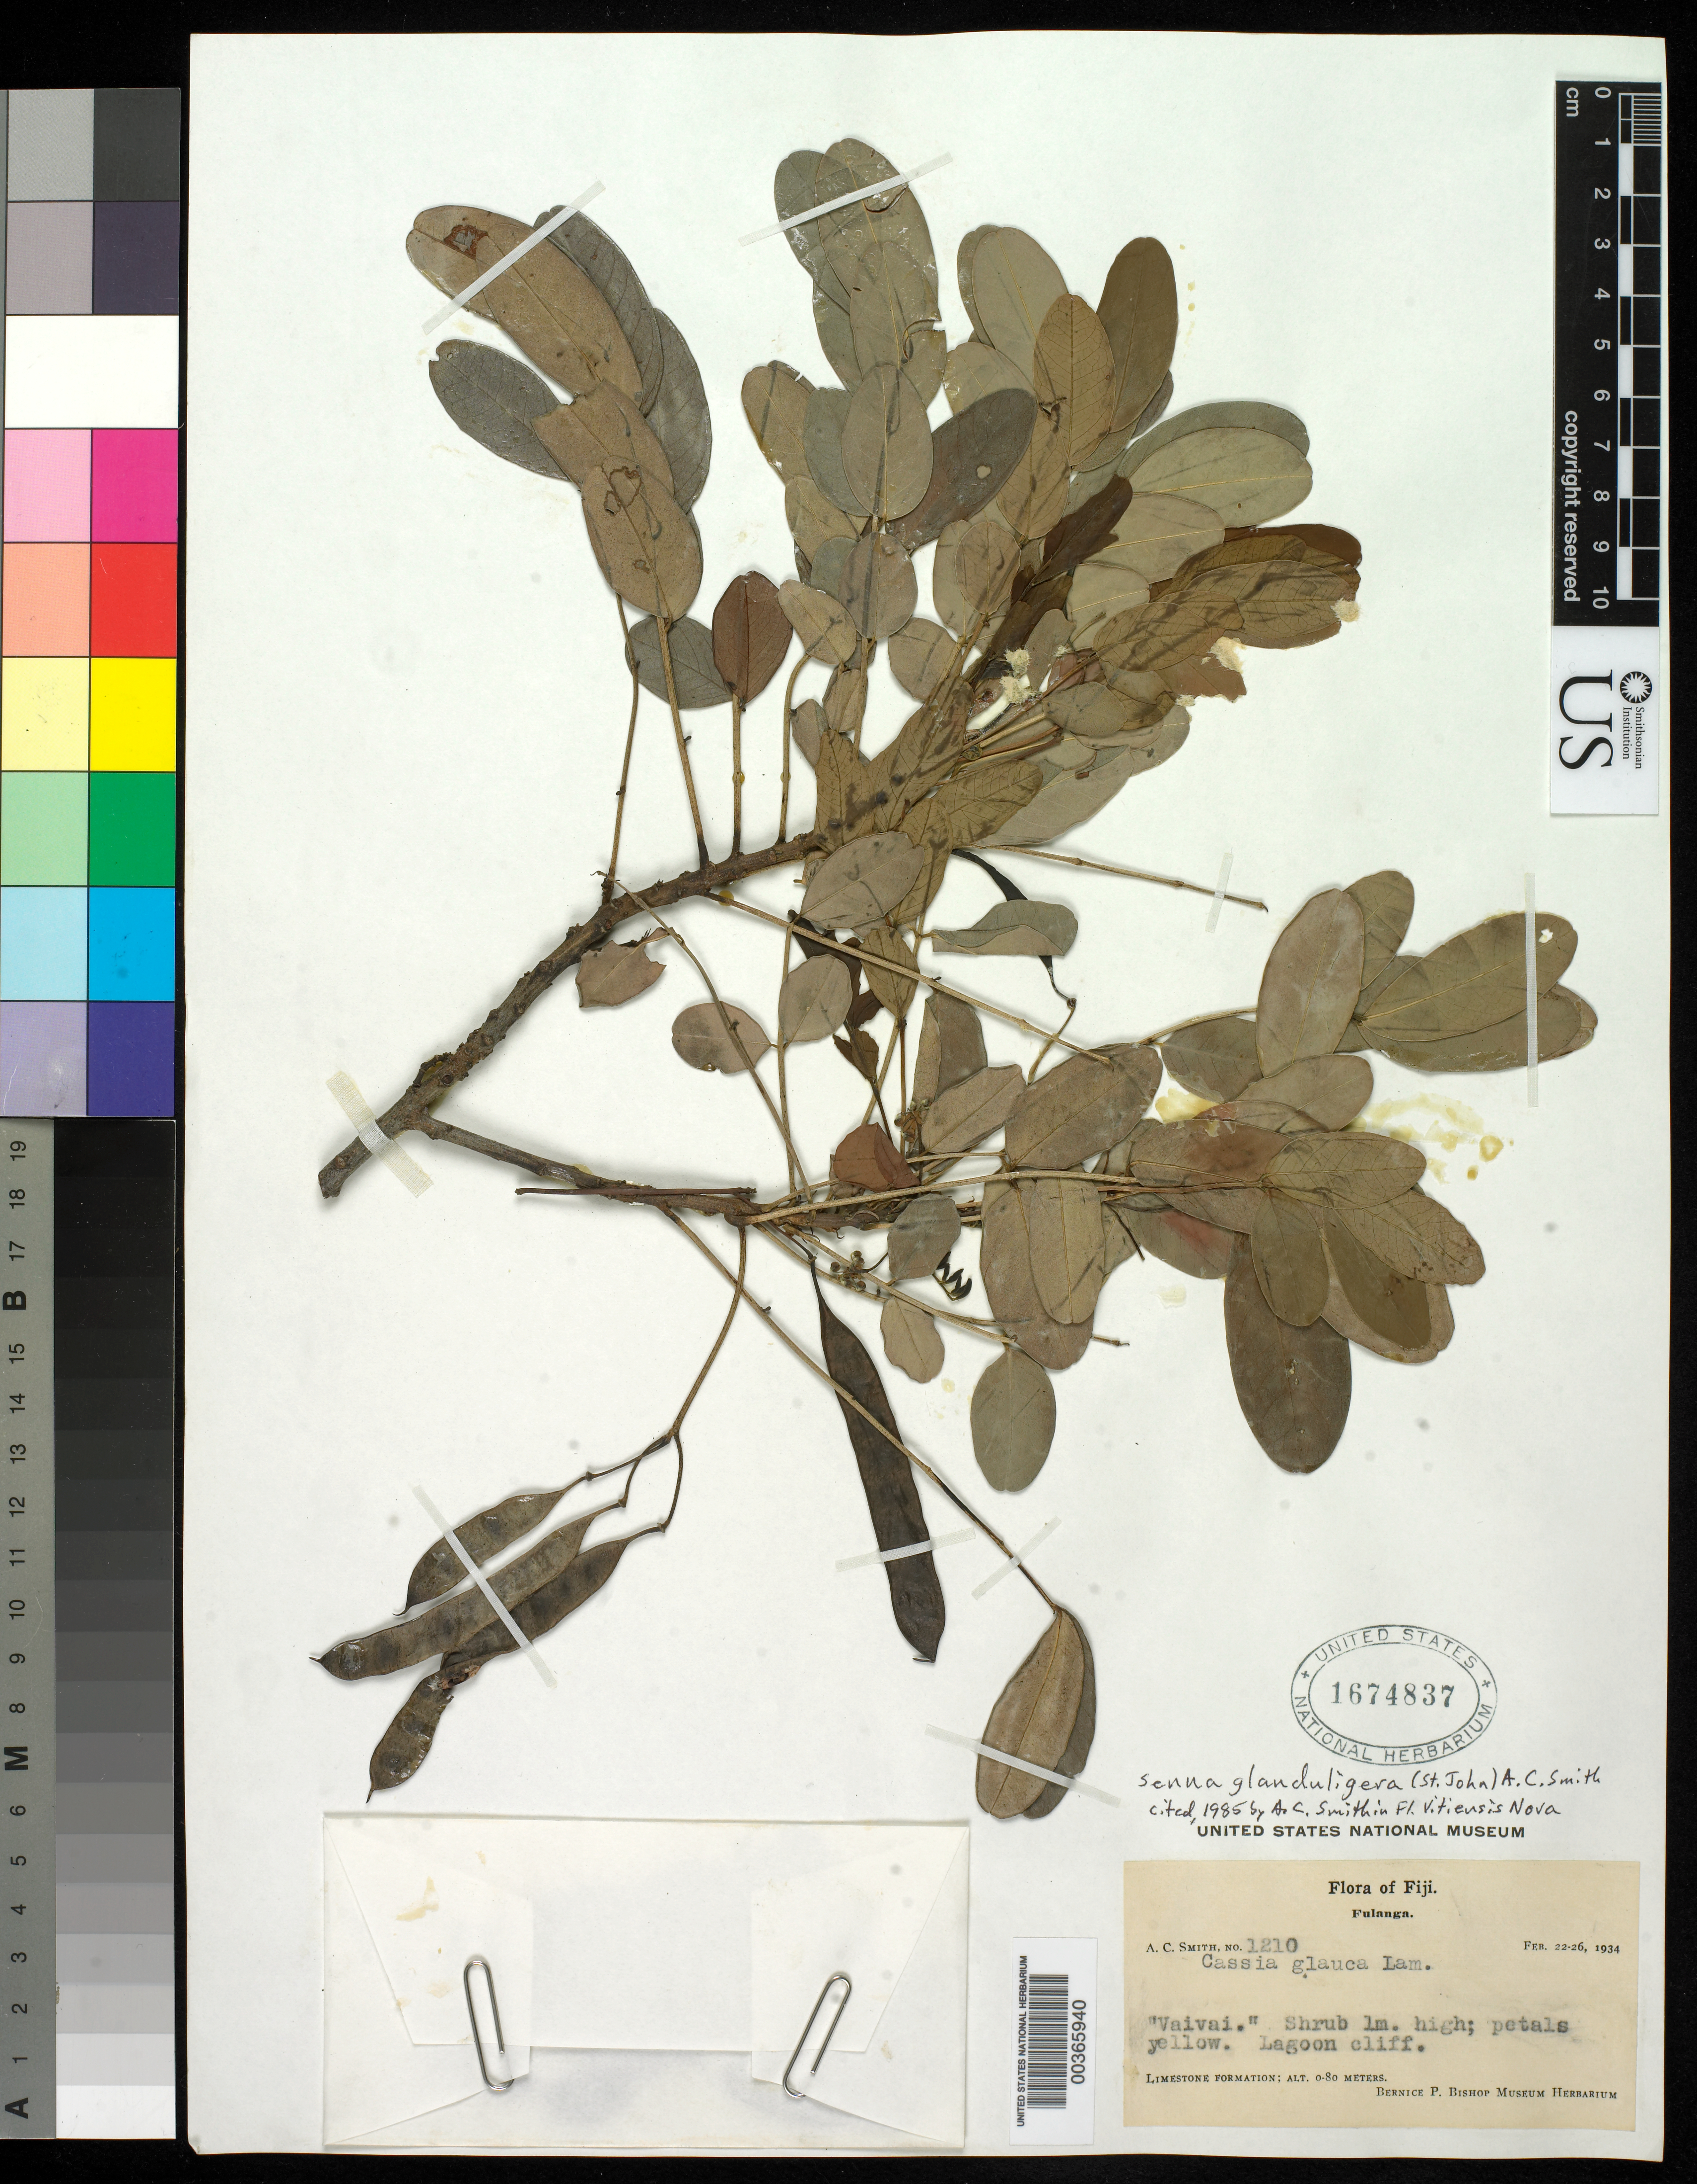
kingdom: Plantae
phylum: Tracheophyta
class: Magnoliopsida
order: Fabales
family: Fabaceae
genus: Senna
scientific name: Senna gaudichaudii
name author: (Hook. & Arn.) H.S. Irwin & Barneby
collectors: A. C. Smith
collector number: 1210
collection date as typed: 22 Feb 1934 to 26 Feb 1934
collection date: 1934-02-22/1934-02-26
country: Fiji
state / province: Eastern Division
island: Fulaga [Fulanga]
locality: Fulanga, lagoon cliff. [Lau Is.]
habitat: Lagoon cliff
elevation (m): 0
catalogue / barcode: US 1674837